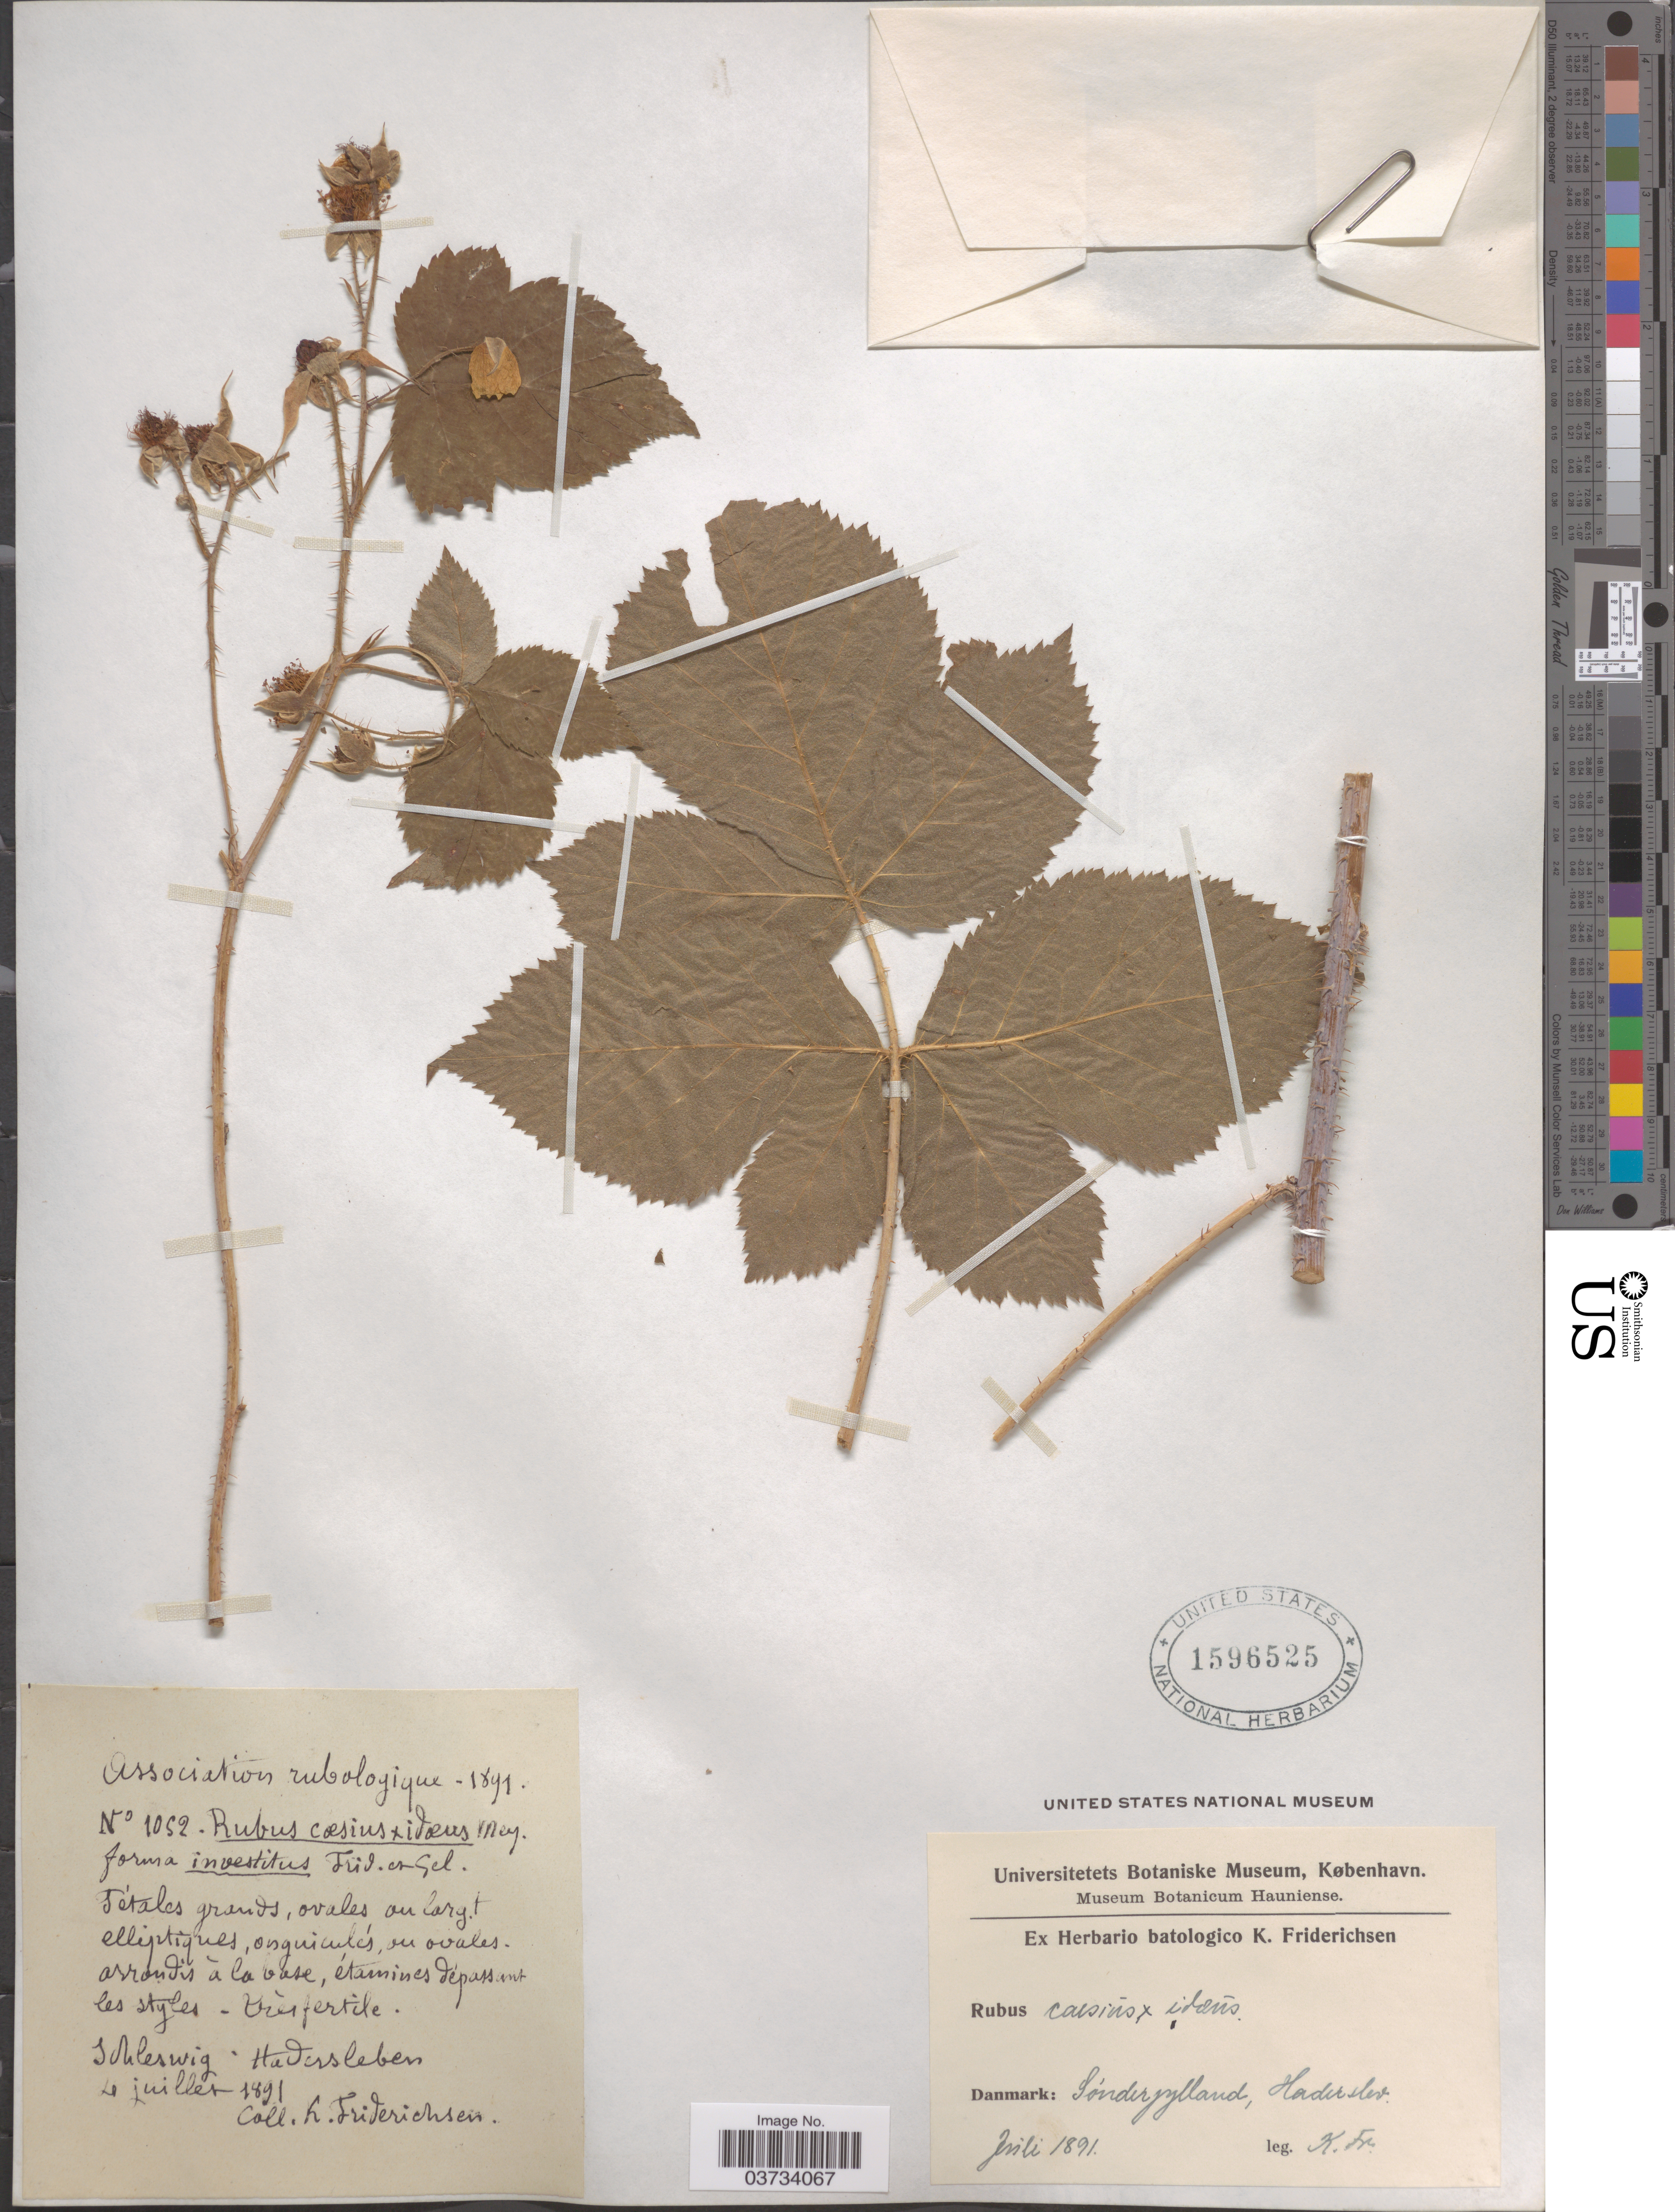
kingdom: Plantae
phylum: Tracheophyta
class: Magnoliopsida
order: Rosales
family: Rosaceae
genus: Rubus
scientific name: Rubus caesius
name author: L.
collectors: K. Friderichsen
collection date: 1891-07-04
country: Denmark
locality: Sónderjylland, Haderslev.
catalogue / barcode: US 1596525